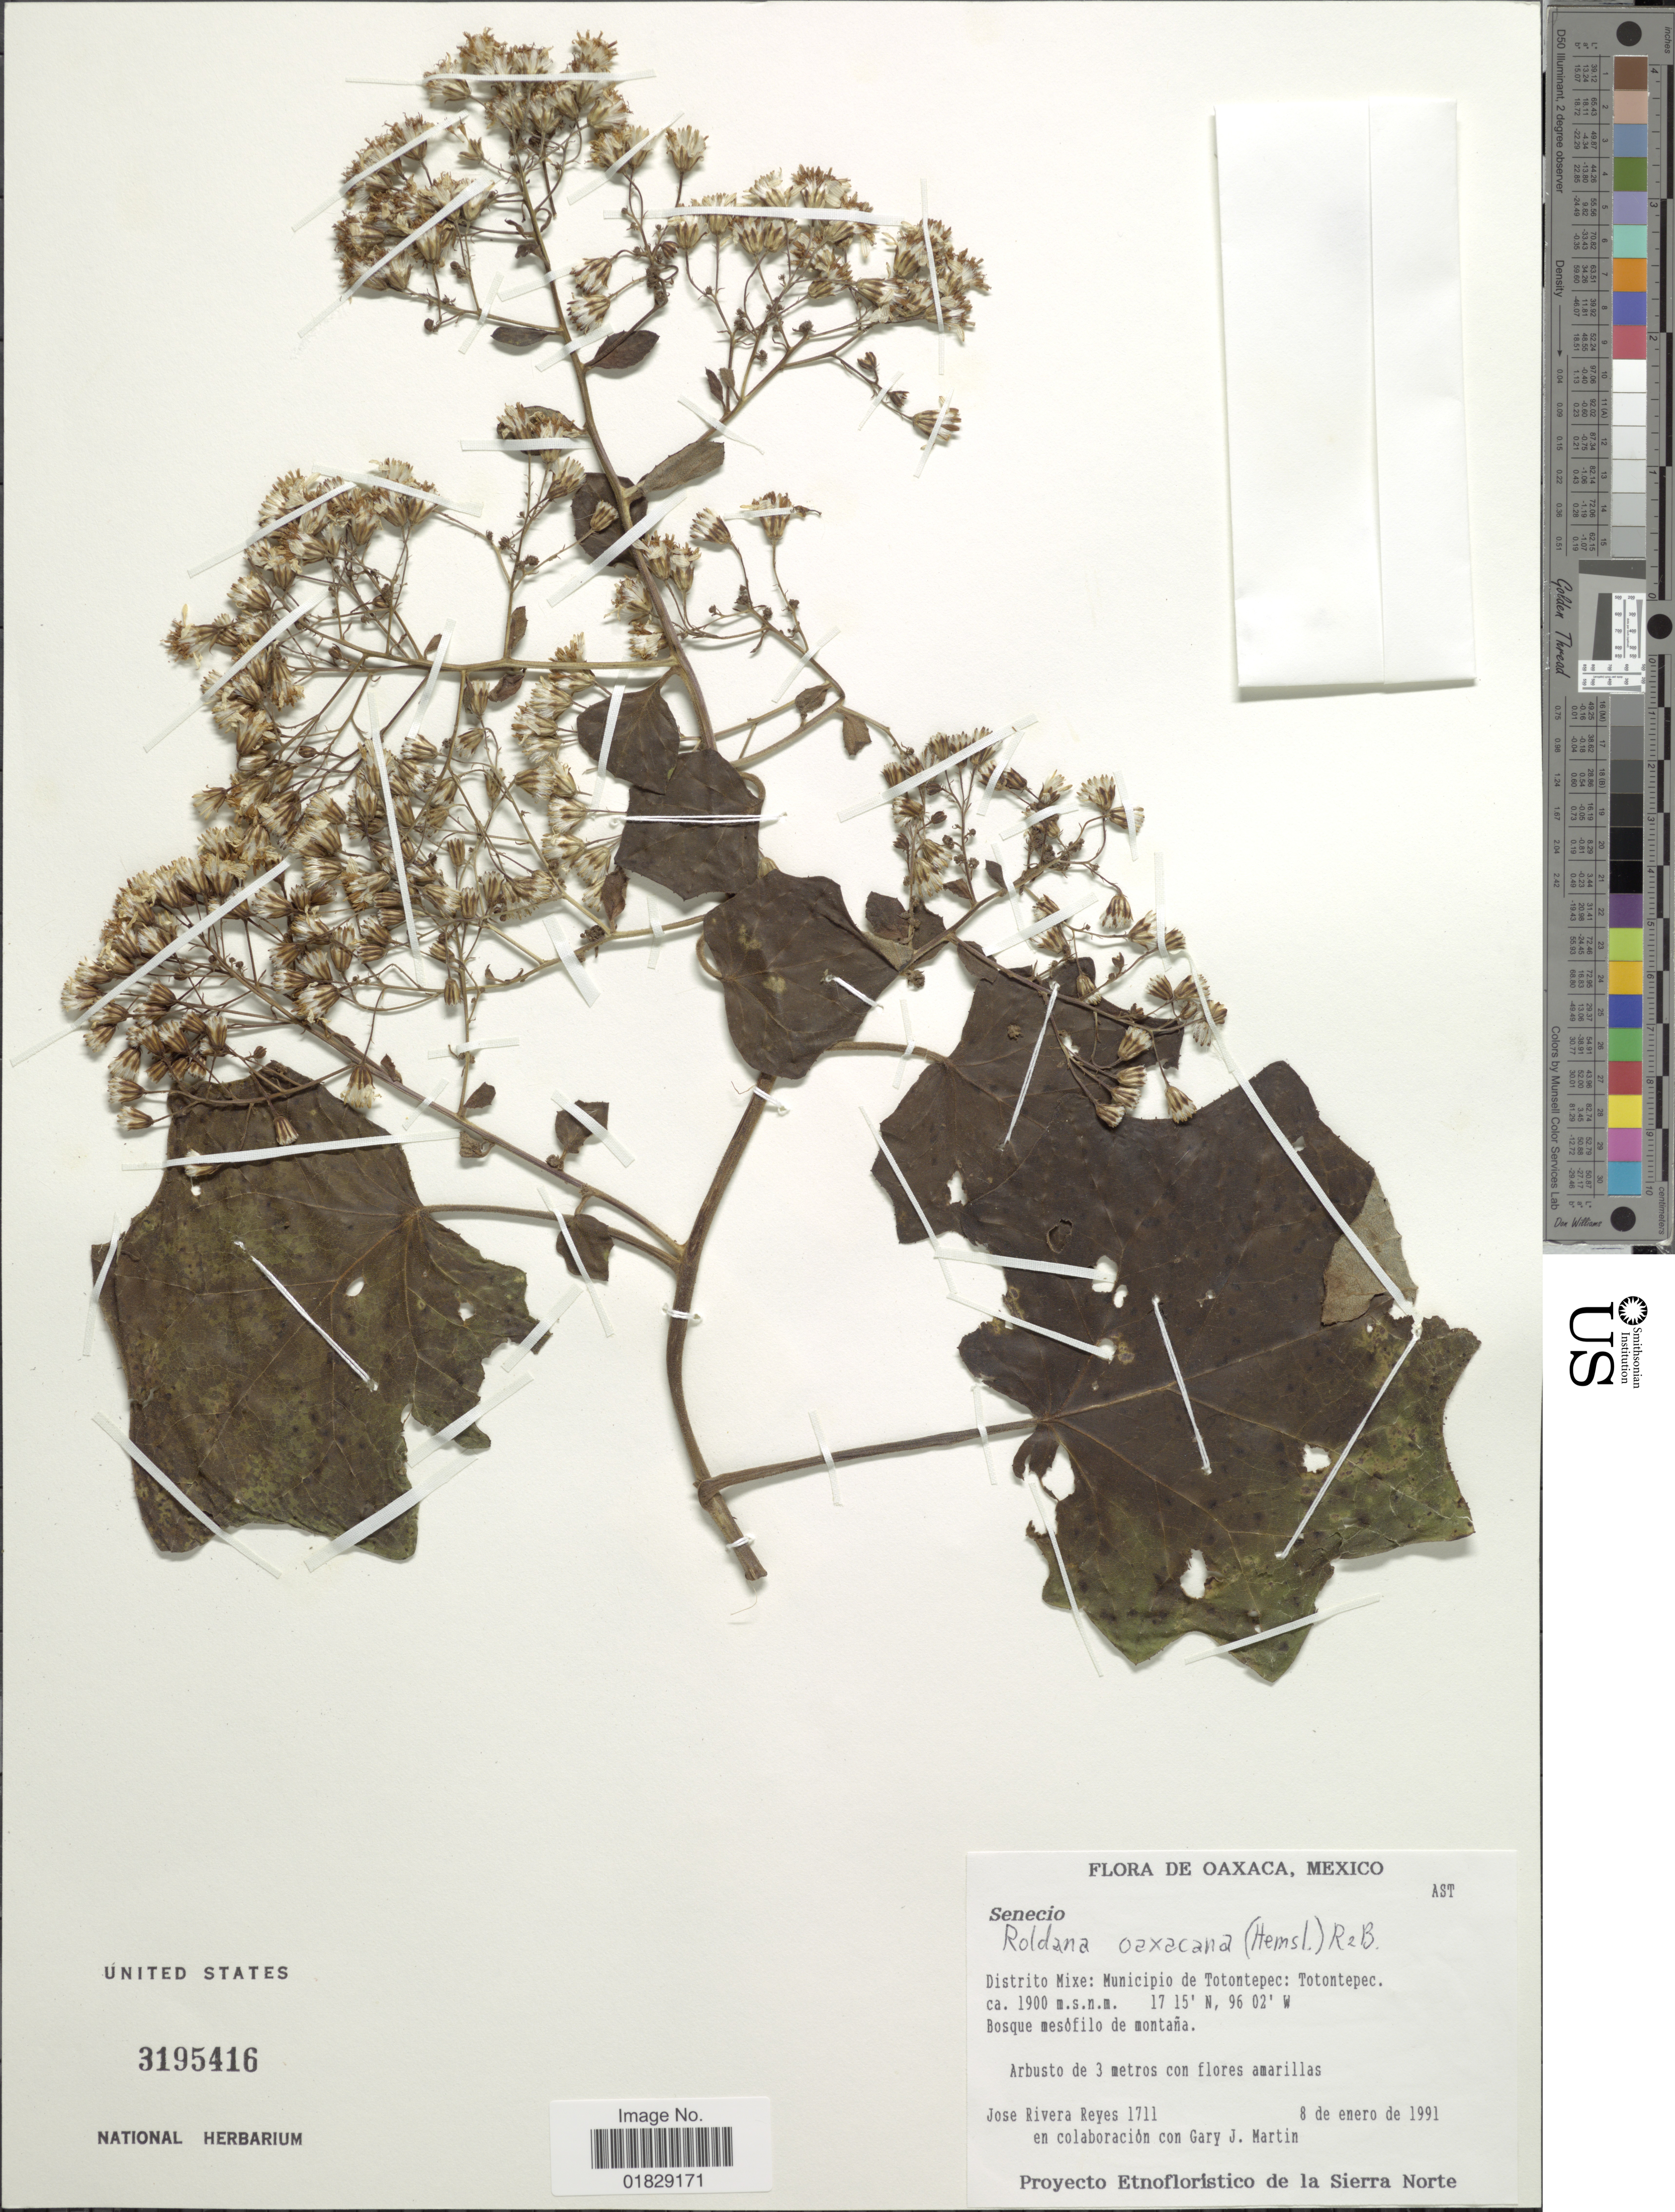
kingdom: Plantae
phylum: Tracheophyta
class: Magnoliopsida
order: Asterales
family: Asteraceae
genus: Roldana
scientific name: Roldana oaxacana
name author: (Hemsl.) H. Rob. & Brettell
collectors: J. Reyes & G. J. Martin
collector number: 1711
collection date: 1991-01-08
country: Mexico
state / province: Oaxaca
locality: Distrito Mixe: Municipio de Totontepec: Totontepec.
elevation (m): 1900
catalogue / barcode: US 3195416